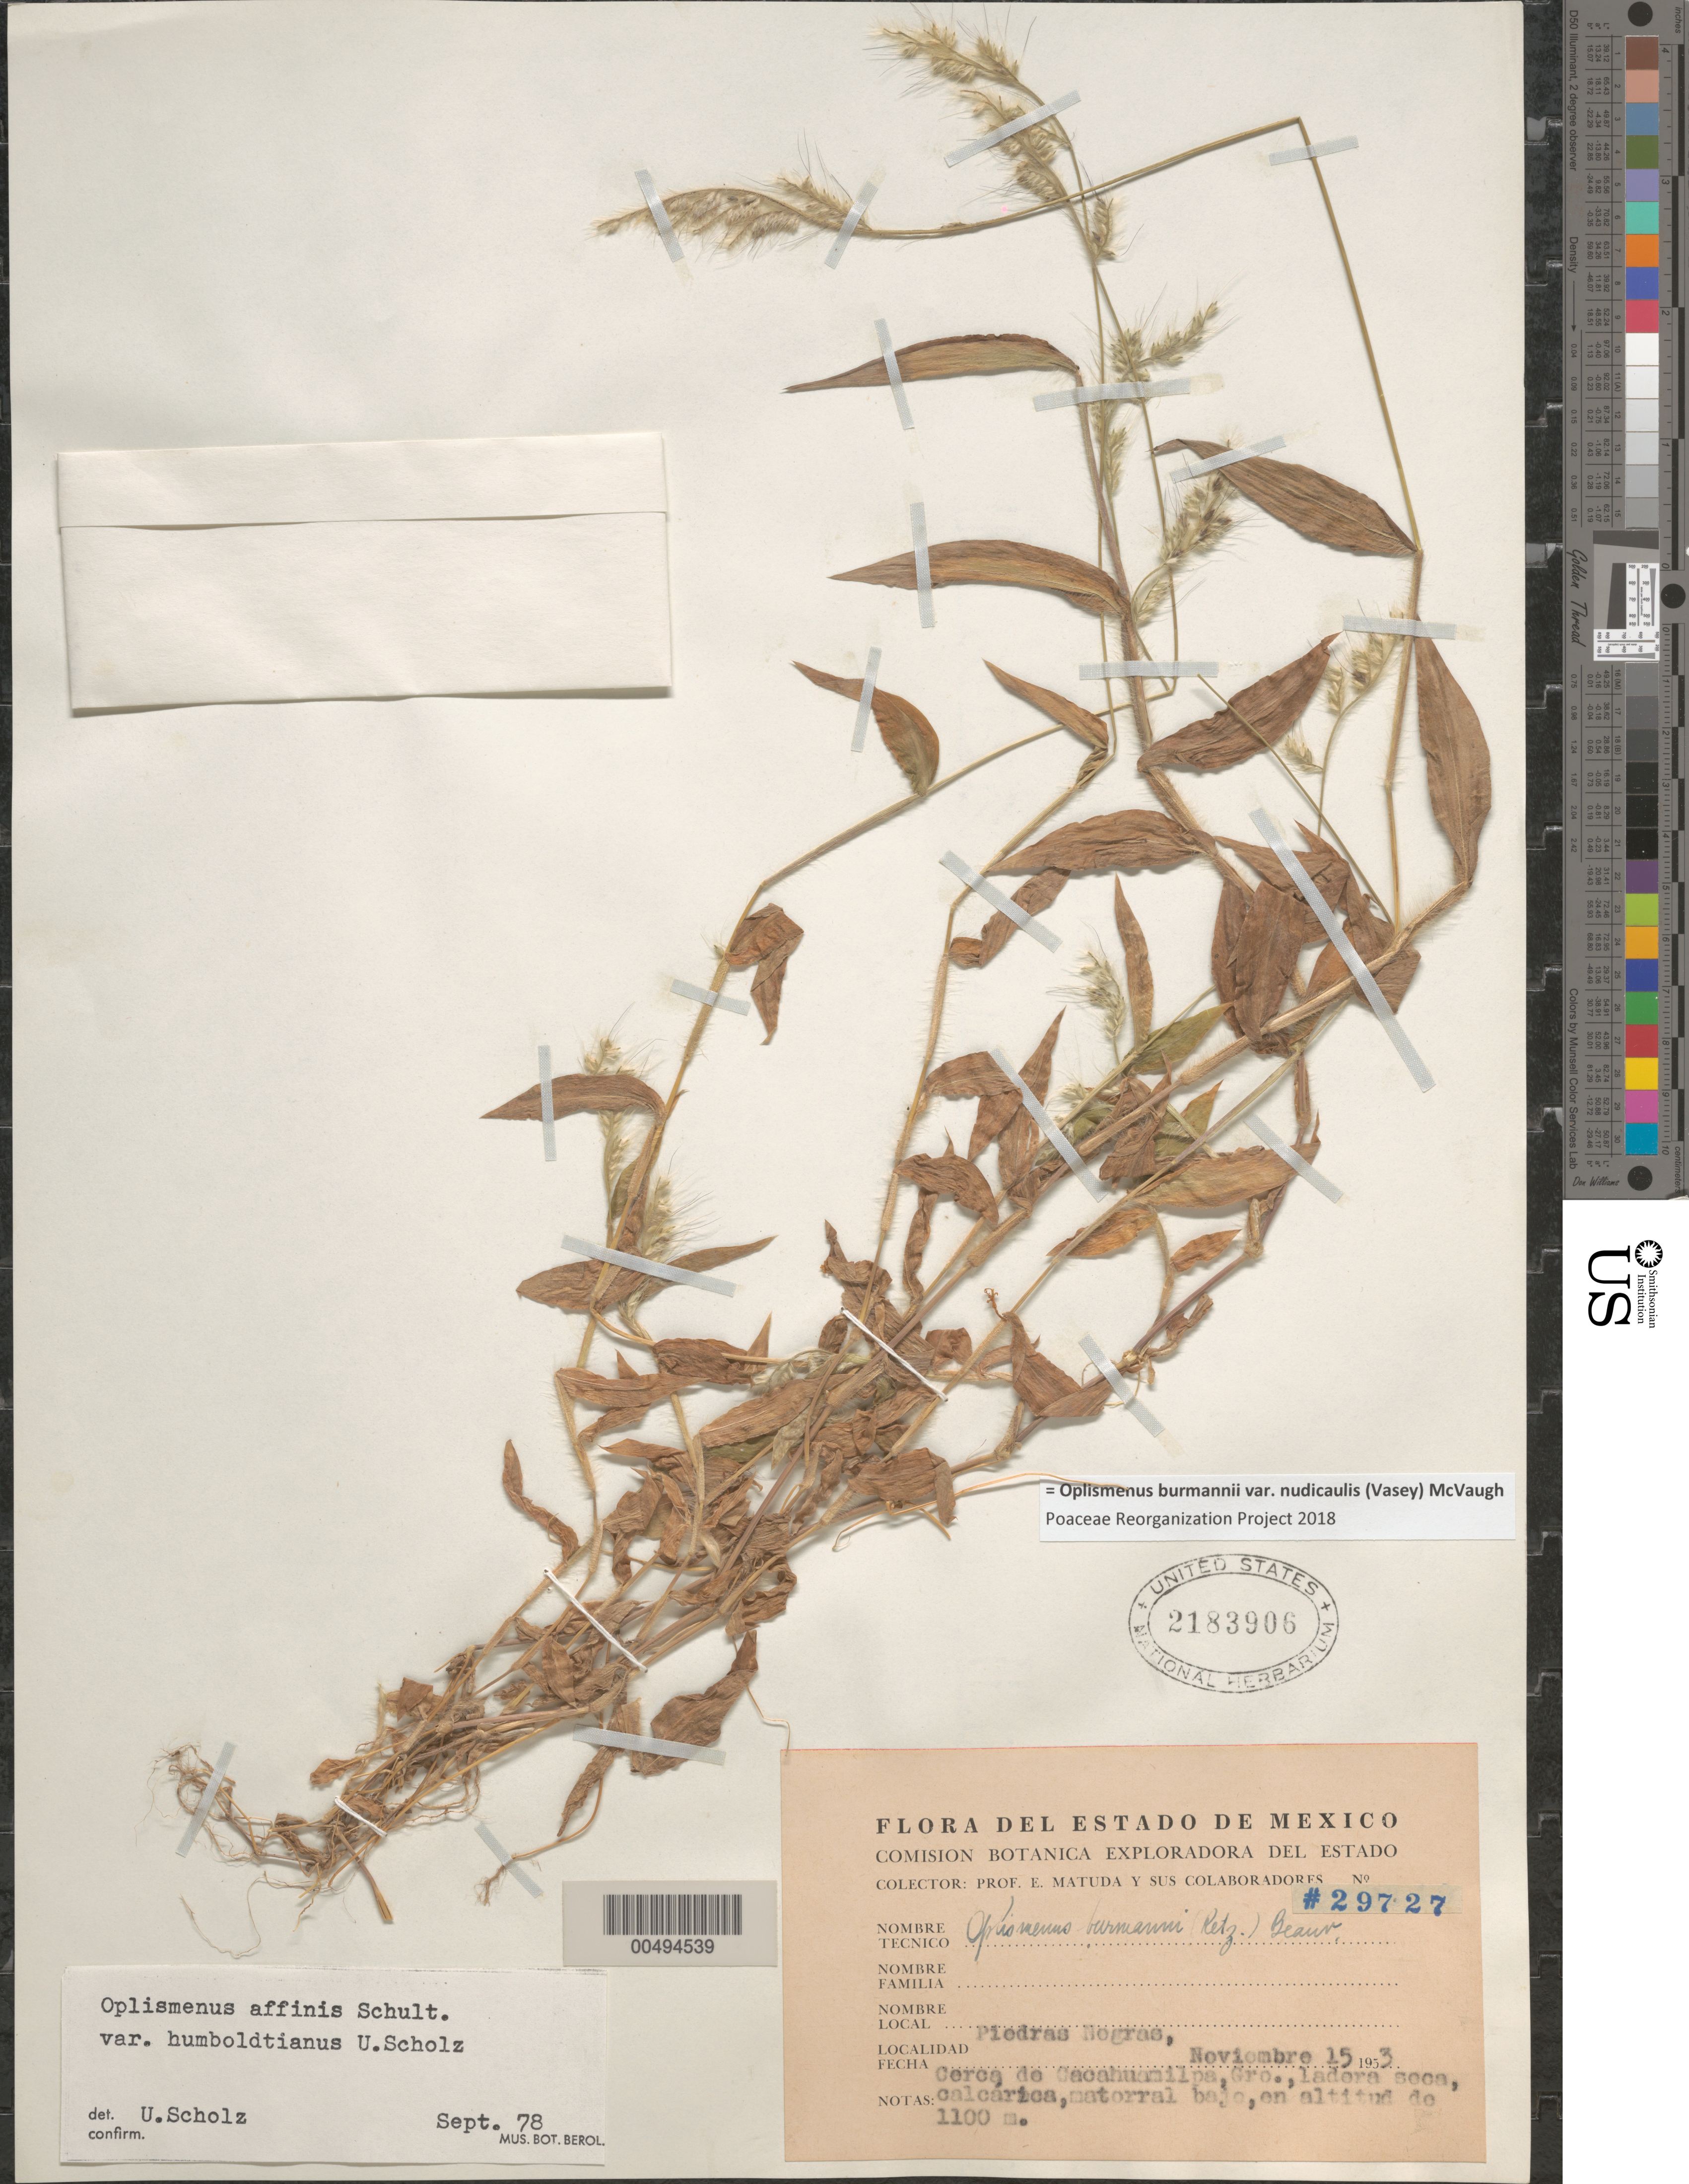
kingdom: Plantae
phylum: Tracheophyta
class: Liliopsida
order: Poales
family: Poaceae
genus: Oplismenus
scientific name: Oplismenus burmannii var. nudicaulis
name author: (Vasey) McVaugh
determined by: Poaceae Reorganization Project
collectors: E. Matuda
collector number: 29727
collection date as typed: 15 Nov 1953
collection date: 1953-11-15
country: Mexico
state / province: México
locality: Piedras Negras, cerca de Cacahuamilpa, Gro.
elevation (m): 1100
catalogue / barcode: US 2183906